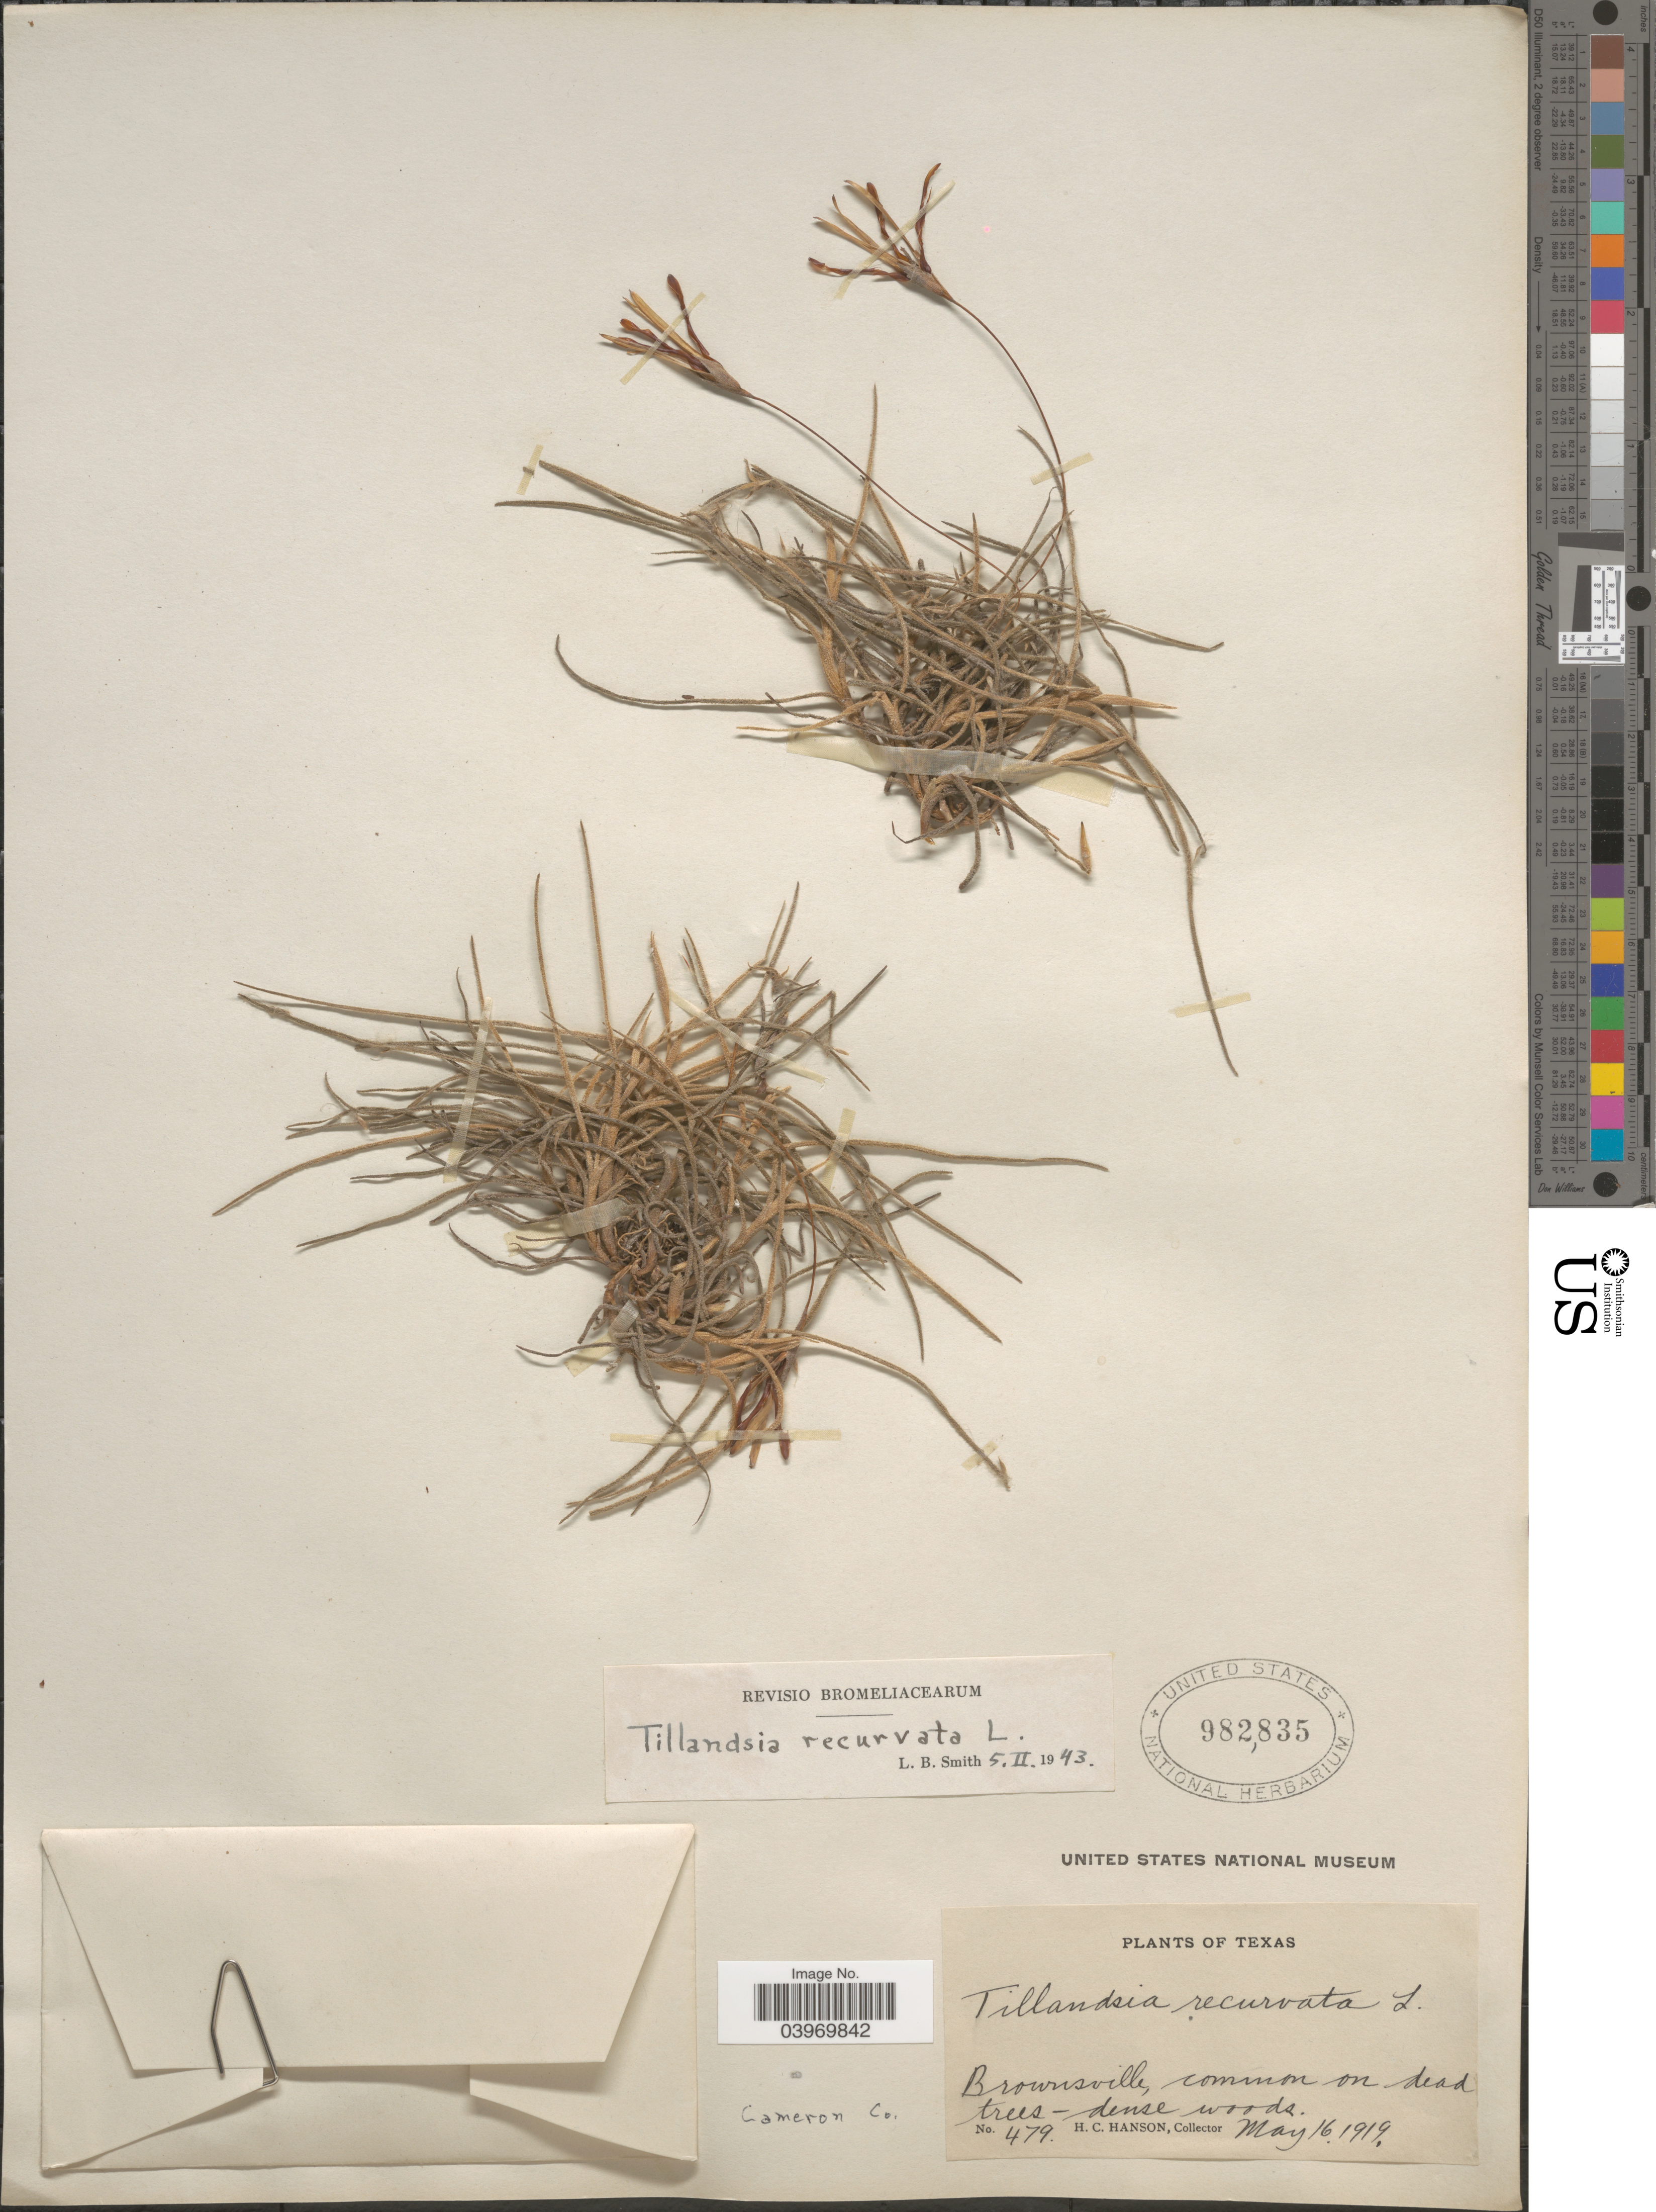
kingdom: Plantae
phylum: Tracheophyta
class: Liliopsida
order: Poales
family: Bromeliaceae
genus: Tillandsia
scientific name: Tillandsia recurvata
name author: L.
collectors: H. Hanson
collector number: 479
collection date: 1919-05-16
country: United States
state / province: Texas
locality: Brownsville, Cameron Co.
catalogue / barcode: US 982835